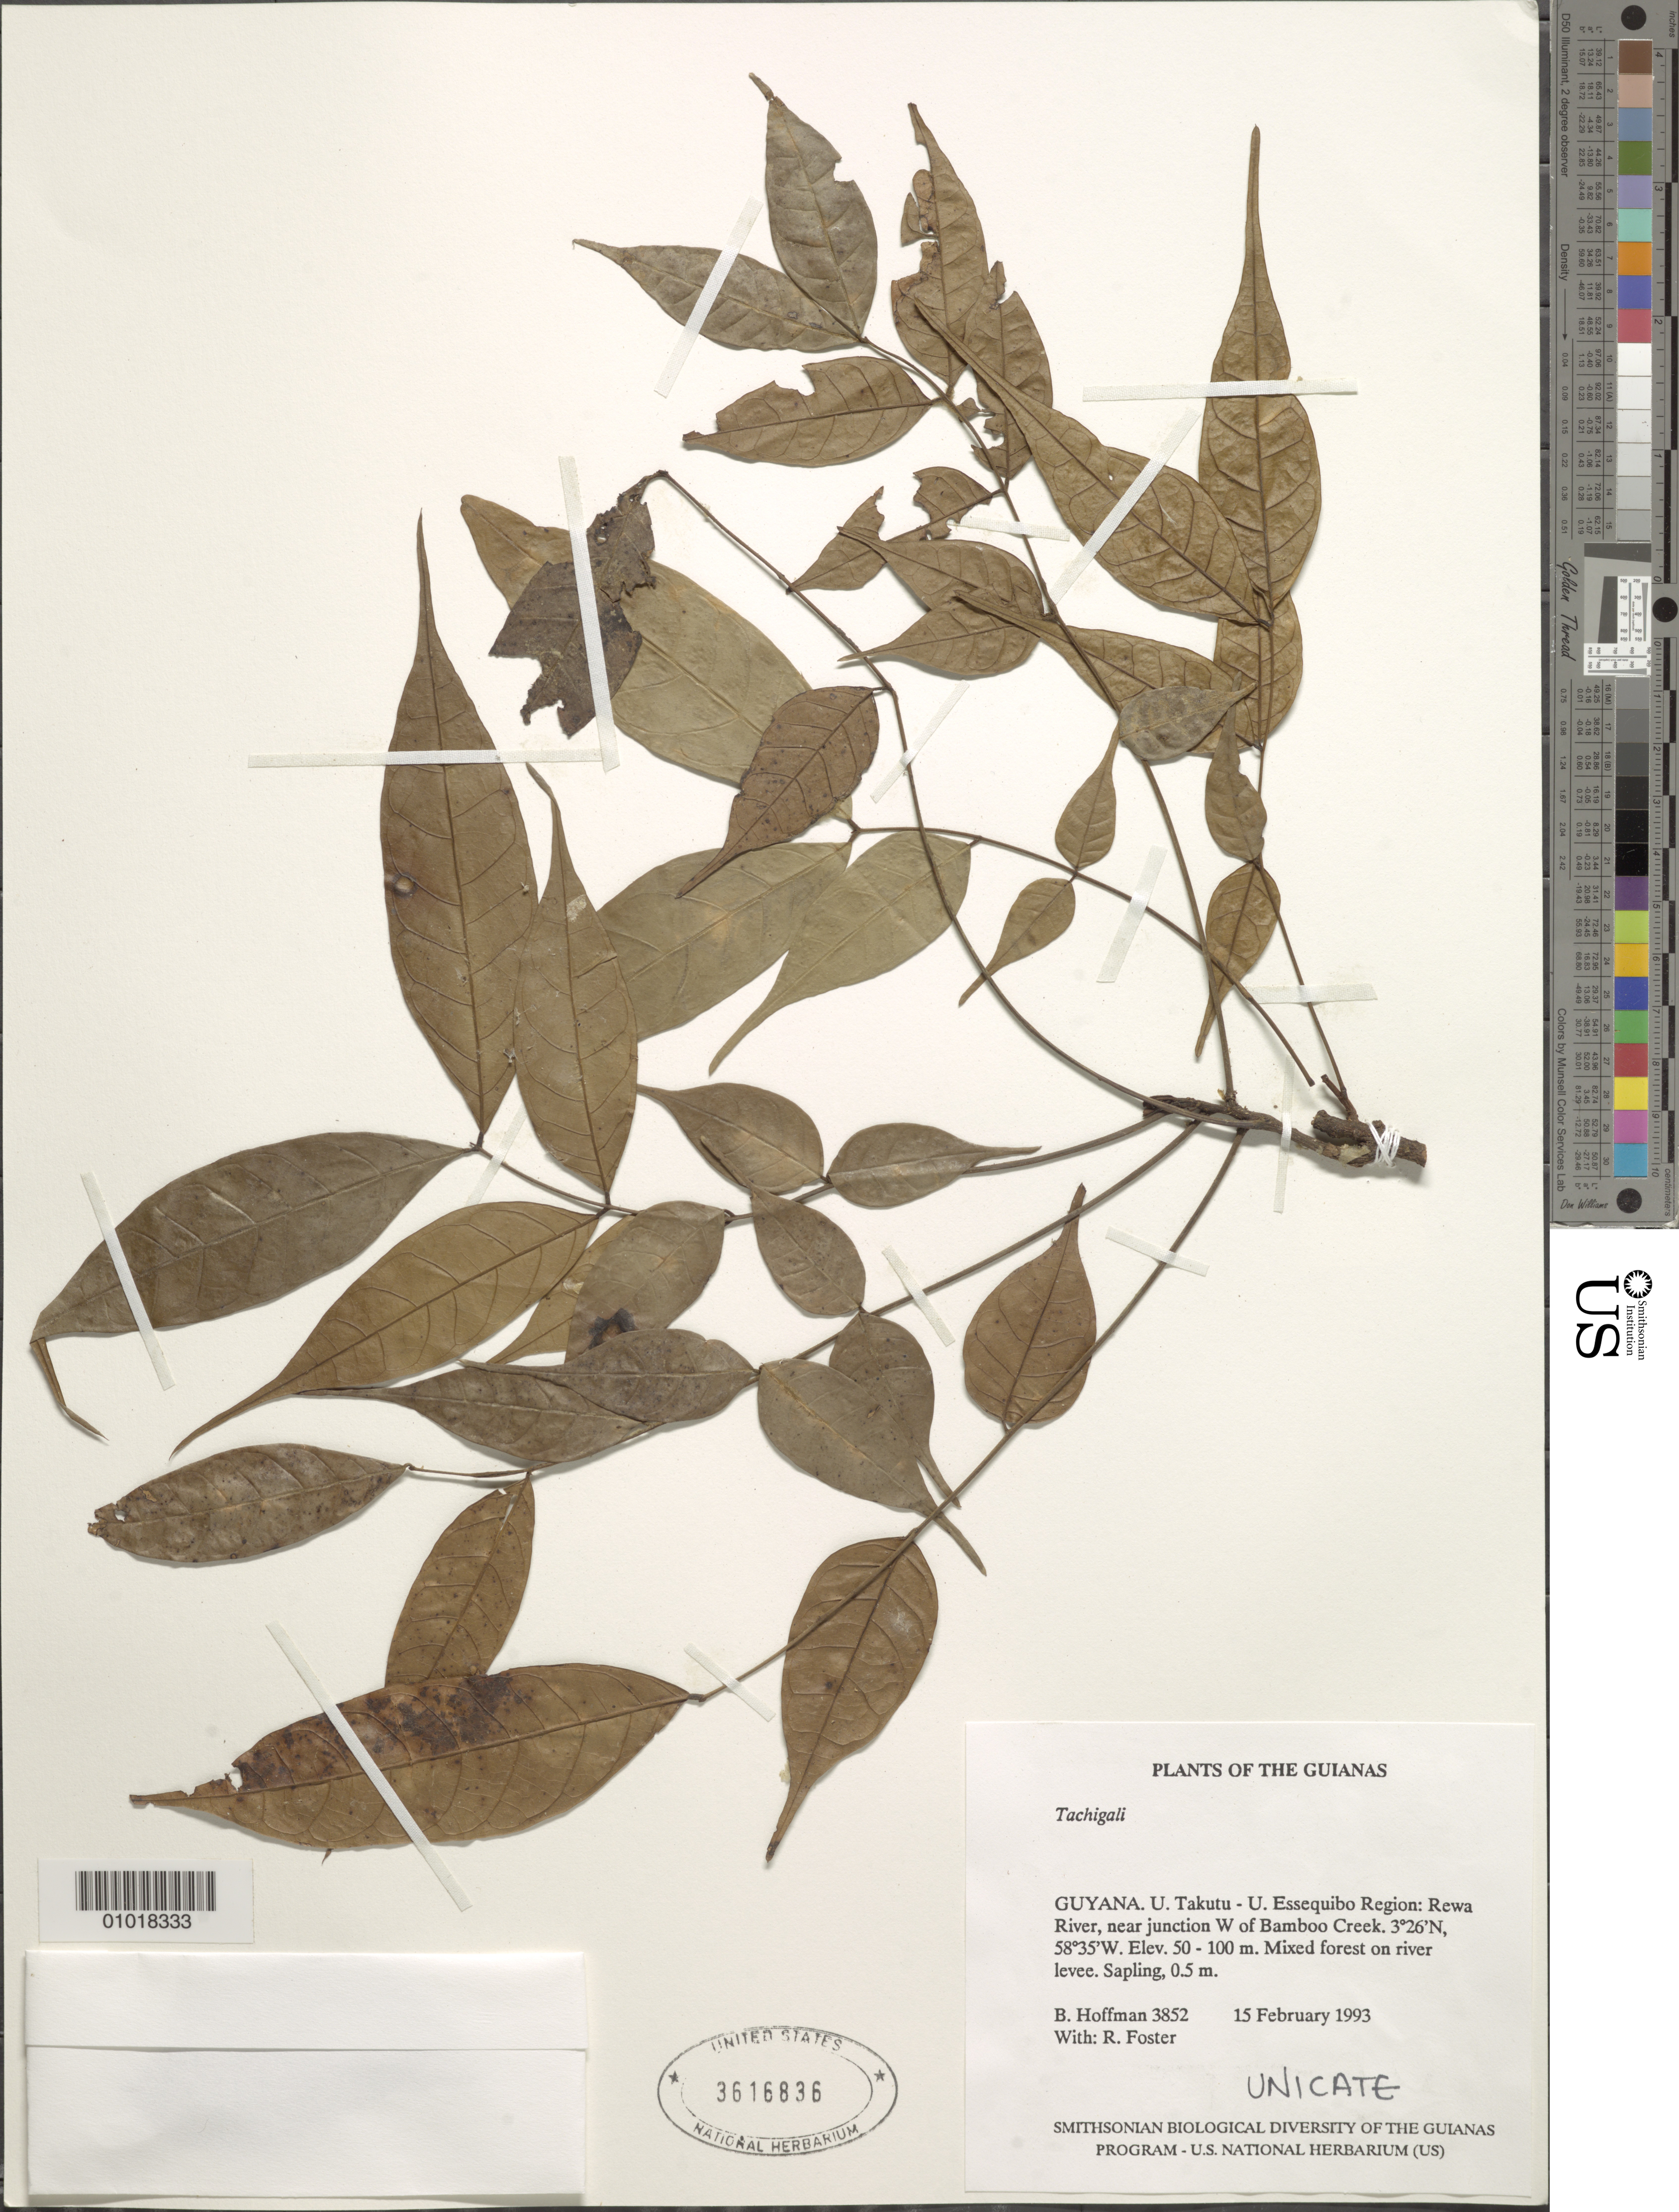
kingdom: Plantae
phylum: Tracheophyta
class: Magnoliopsida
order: Fabales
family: Fabaceae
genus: Tachigali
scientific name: Tachigali sp.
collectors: B. Hoffman & R. Foster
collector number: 3852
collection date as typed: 15 February 1993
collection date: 1993-02-15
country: Guyana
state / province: U. Takutu-U. Essequibo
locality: Rewa River, near junction with Bamboo Creek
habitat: Mixed forest on river levee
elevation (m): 50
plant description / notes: Unicate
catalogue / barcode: US 3616836